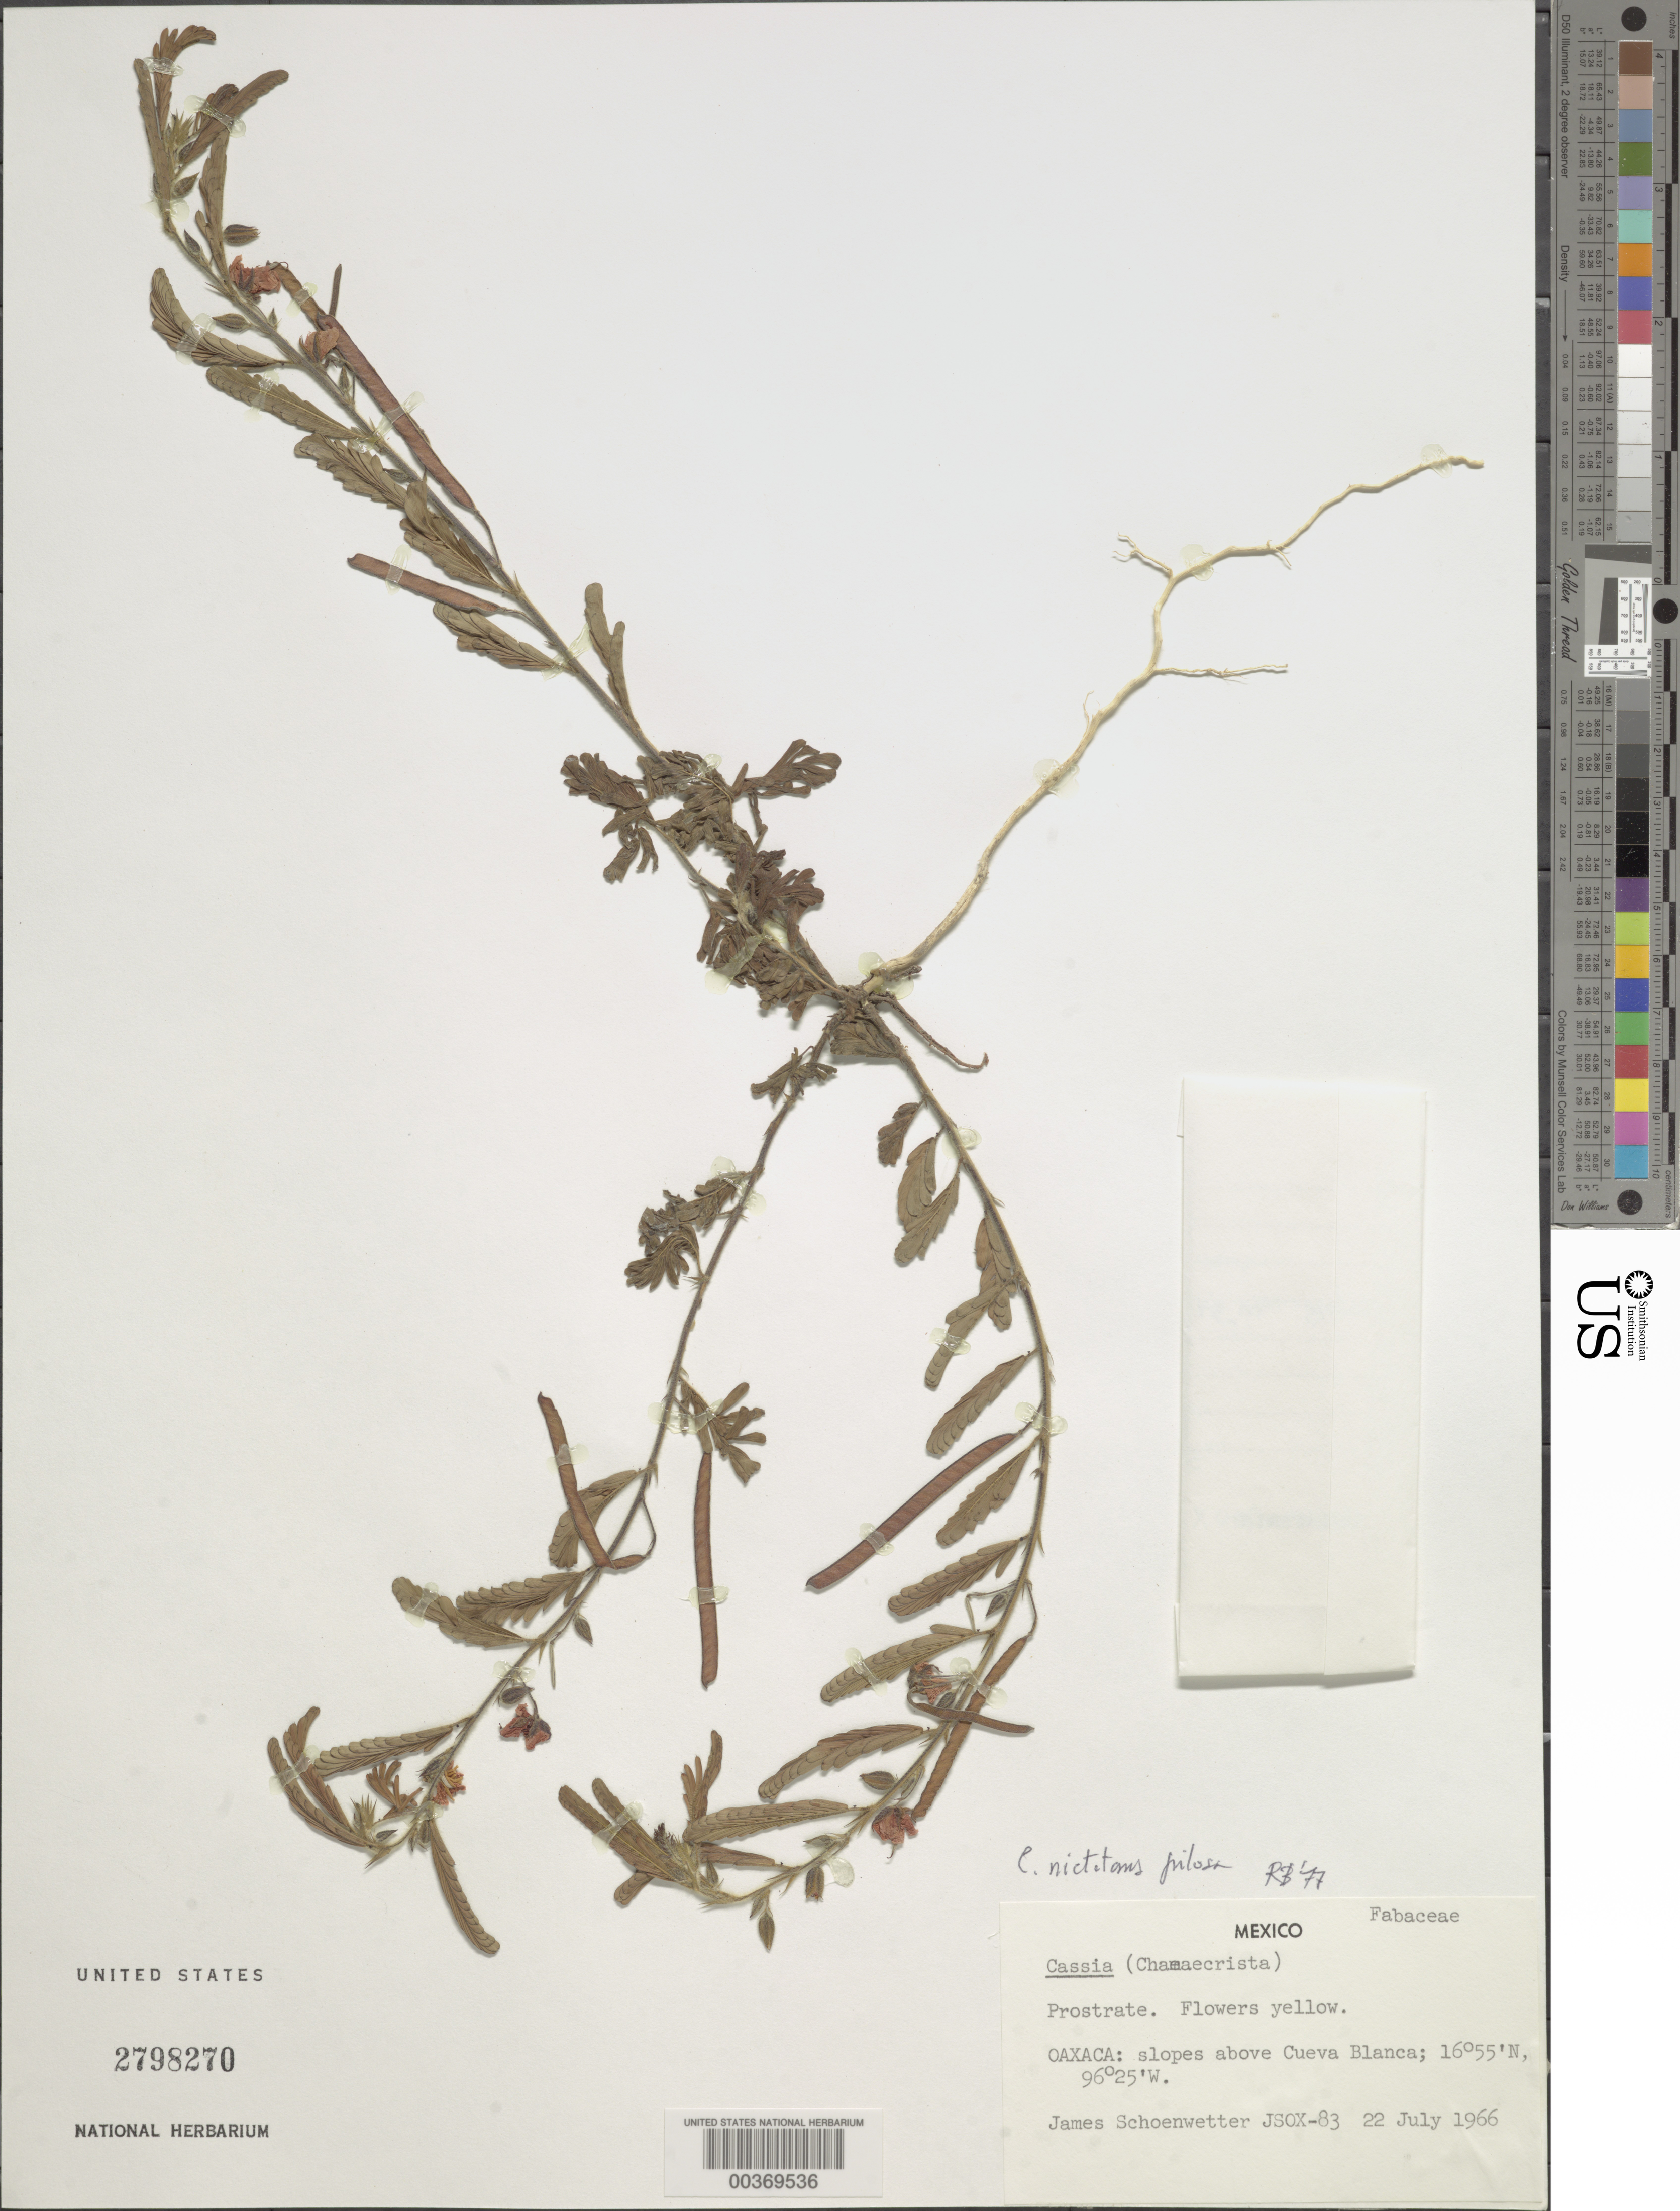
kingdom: Plantae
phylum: Tracheophyta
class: Magnoliopsida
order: Fabales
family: Fabaceae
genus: Chamaecrista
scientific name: Chamaecrista nictitans var. pilosa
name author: (Benth.) H.S. Irwin & Barneby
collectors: J. Schoenwetter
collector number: Jsox-83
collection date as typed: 22 Jul 1966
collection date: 1966-07-22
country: Mexico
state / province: Oaxaca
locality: Above Cueva Blanca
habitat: Slopes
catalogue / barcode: US 2798270